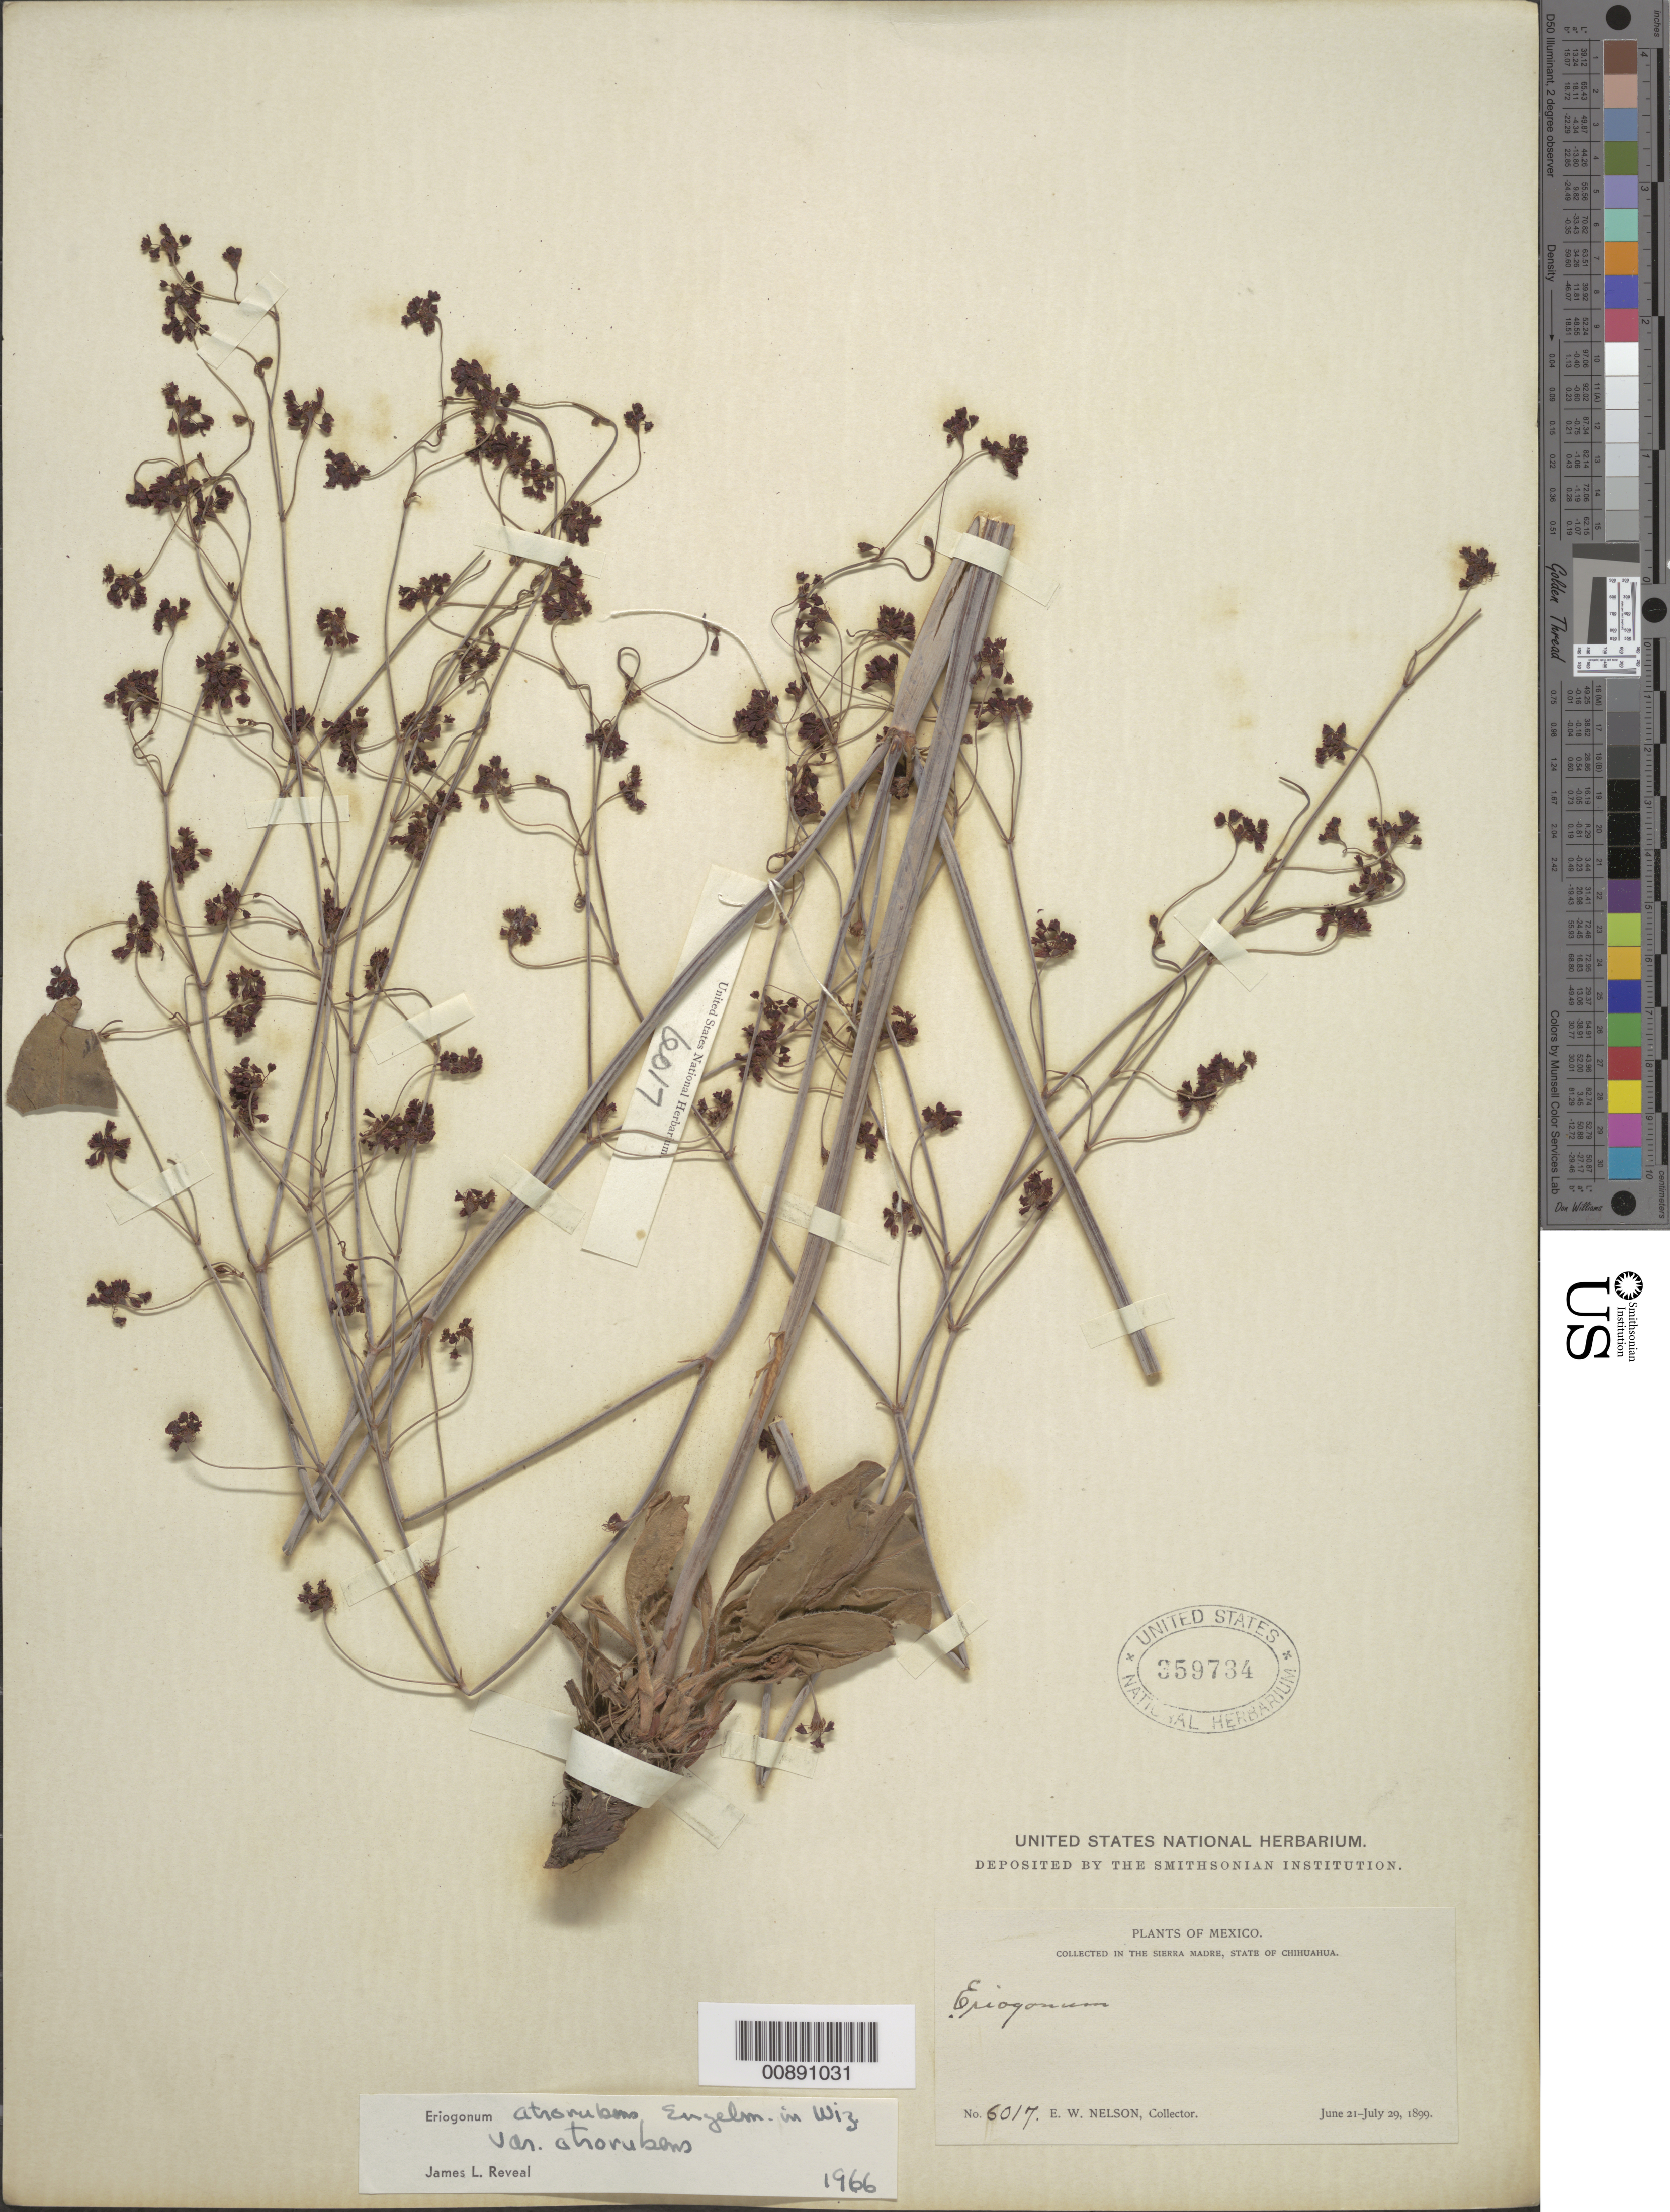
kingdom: Plantae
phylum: Tracheophyta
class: Magnoliopsida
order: Caryophyllales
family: Polygonaceae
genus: Eriogonum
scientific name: Eriogonum atrorubens var. atrorubens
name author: Engelm.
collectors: E. W. Nelson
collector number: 6017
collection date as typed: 21 Jun 1899 to 29 Jul 1899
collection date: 1899-06-21/1899-07-29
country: Mexico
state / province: Chihuahua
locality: Sierra Madre, Chihuahua.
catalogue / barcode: US 359734